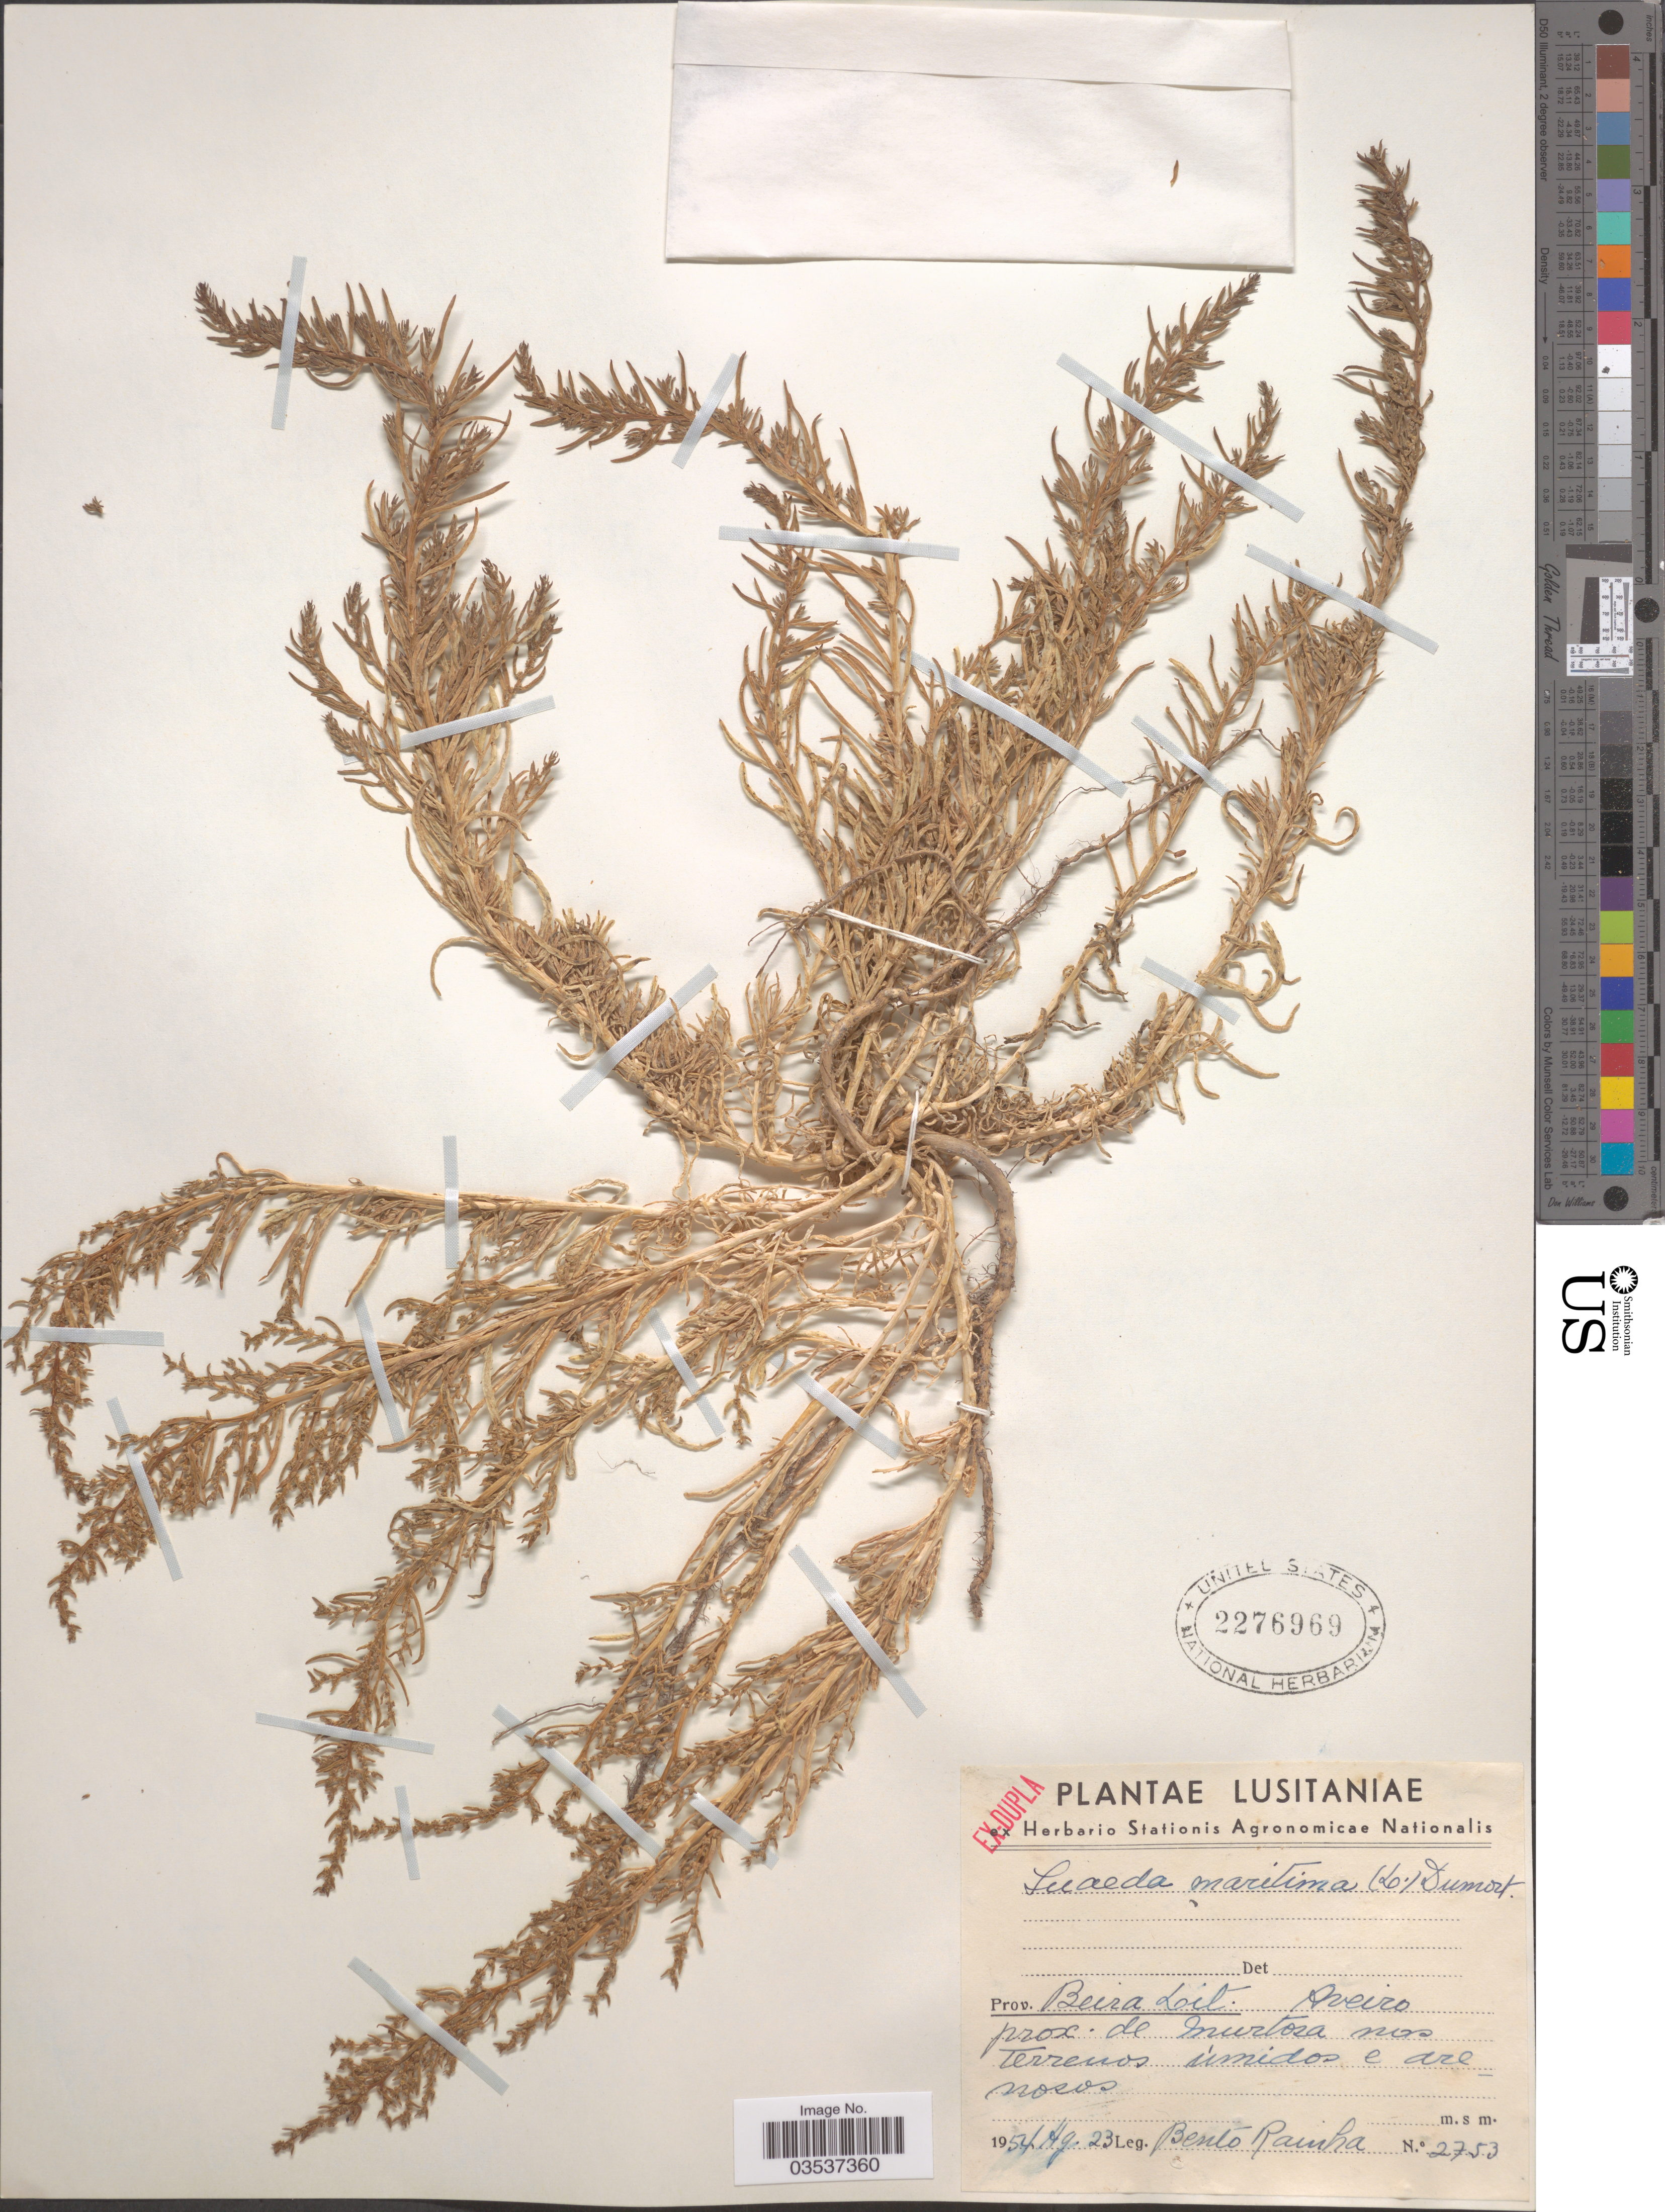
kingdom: Plantae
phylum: Tracheophyta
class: Magnoliopsida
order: Caryophyllales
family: Amaranthaceae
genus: Suaeda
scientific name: Suaeda maritima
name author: (L.) Dumort.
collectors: B. Rainha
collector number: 2753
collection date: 1954-08-23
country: Portugal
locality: Lusitaniae. Prov. Beira Lit. Aveiro prox. de Murtosa.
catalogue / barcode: US 2276969